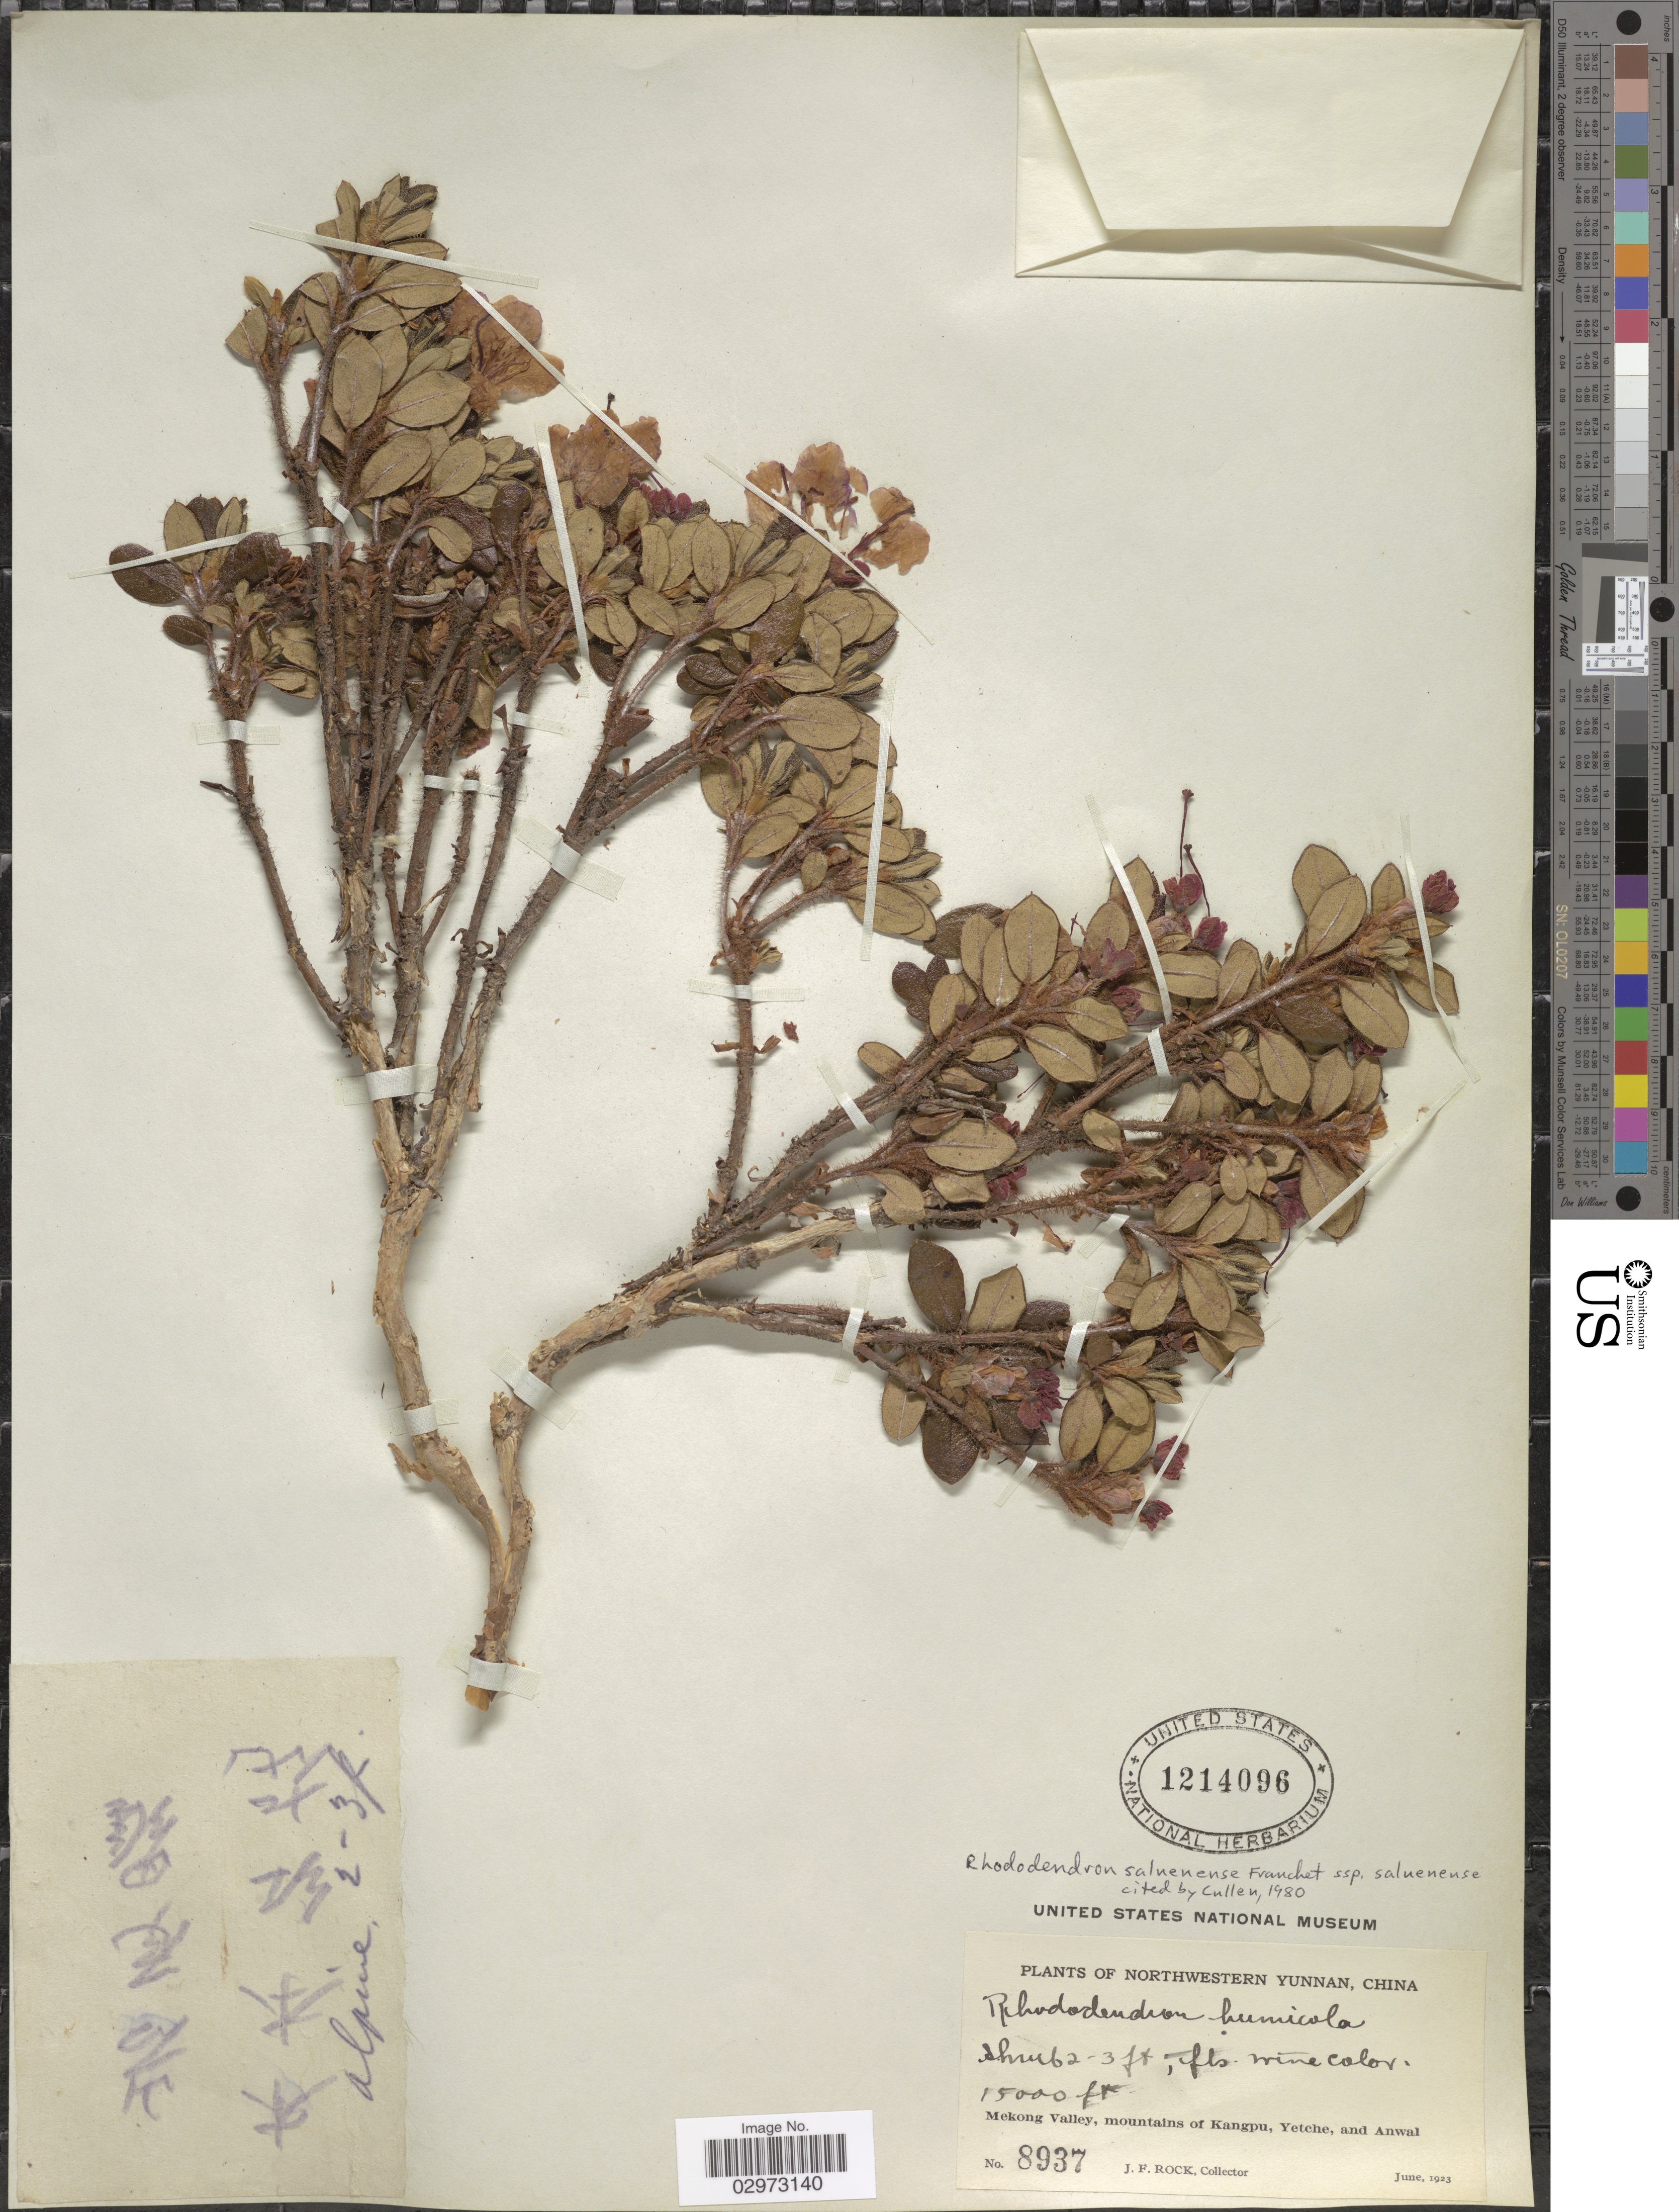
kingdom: Plantae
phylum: Tracheophyta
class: Magnoliopsida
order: Ericales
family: Ericaceae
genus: Rhododendron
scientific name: Rhododendron saluenense subsp. saluenense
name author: Franch.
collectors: J. Rock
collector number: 8937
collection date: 1923-06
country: China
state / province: Yunnan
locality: Northwestern Yunnan. Mekong Valley, mountains of Kangpu, Yetche and Anwal.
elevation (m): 4572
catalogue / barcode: US 1214096